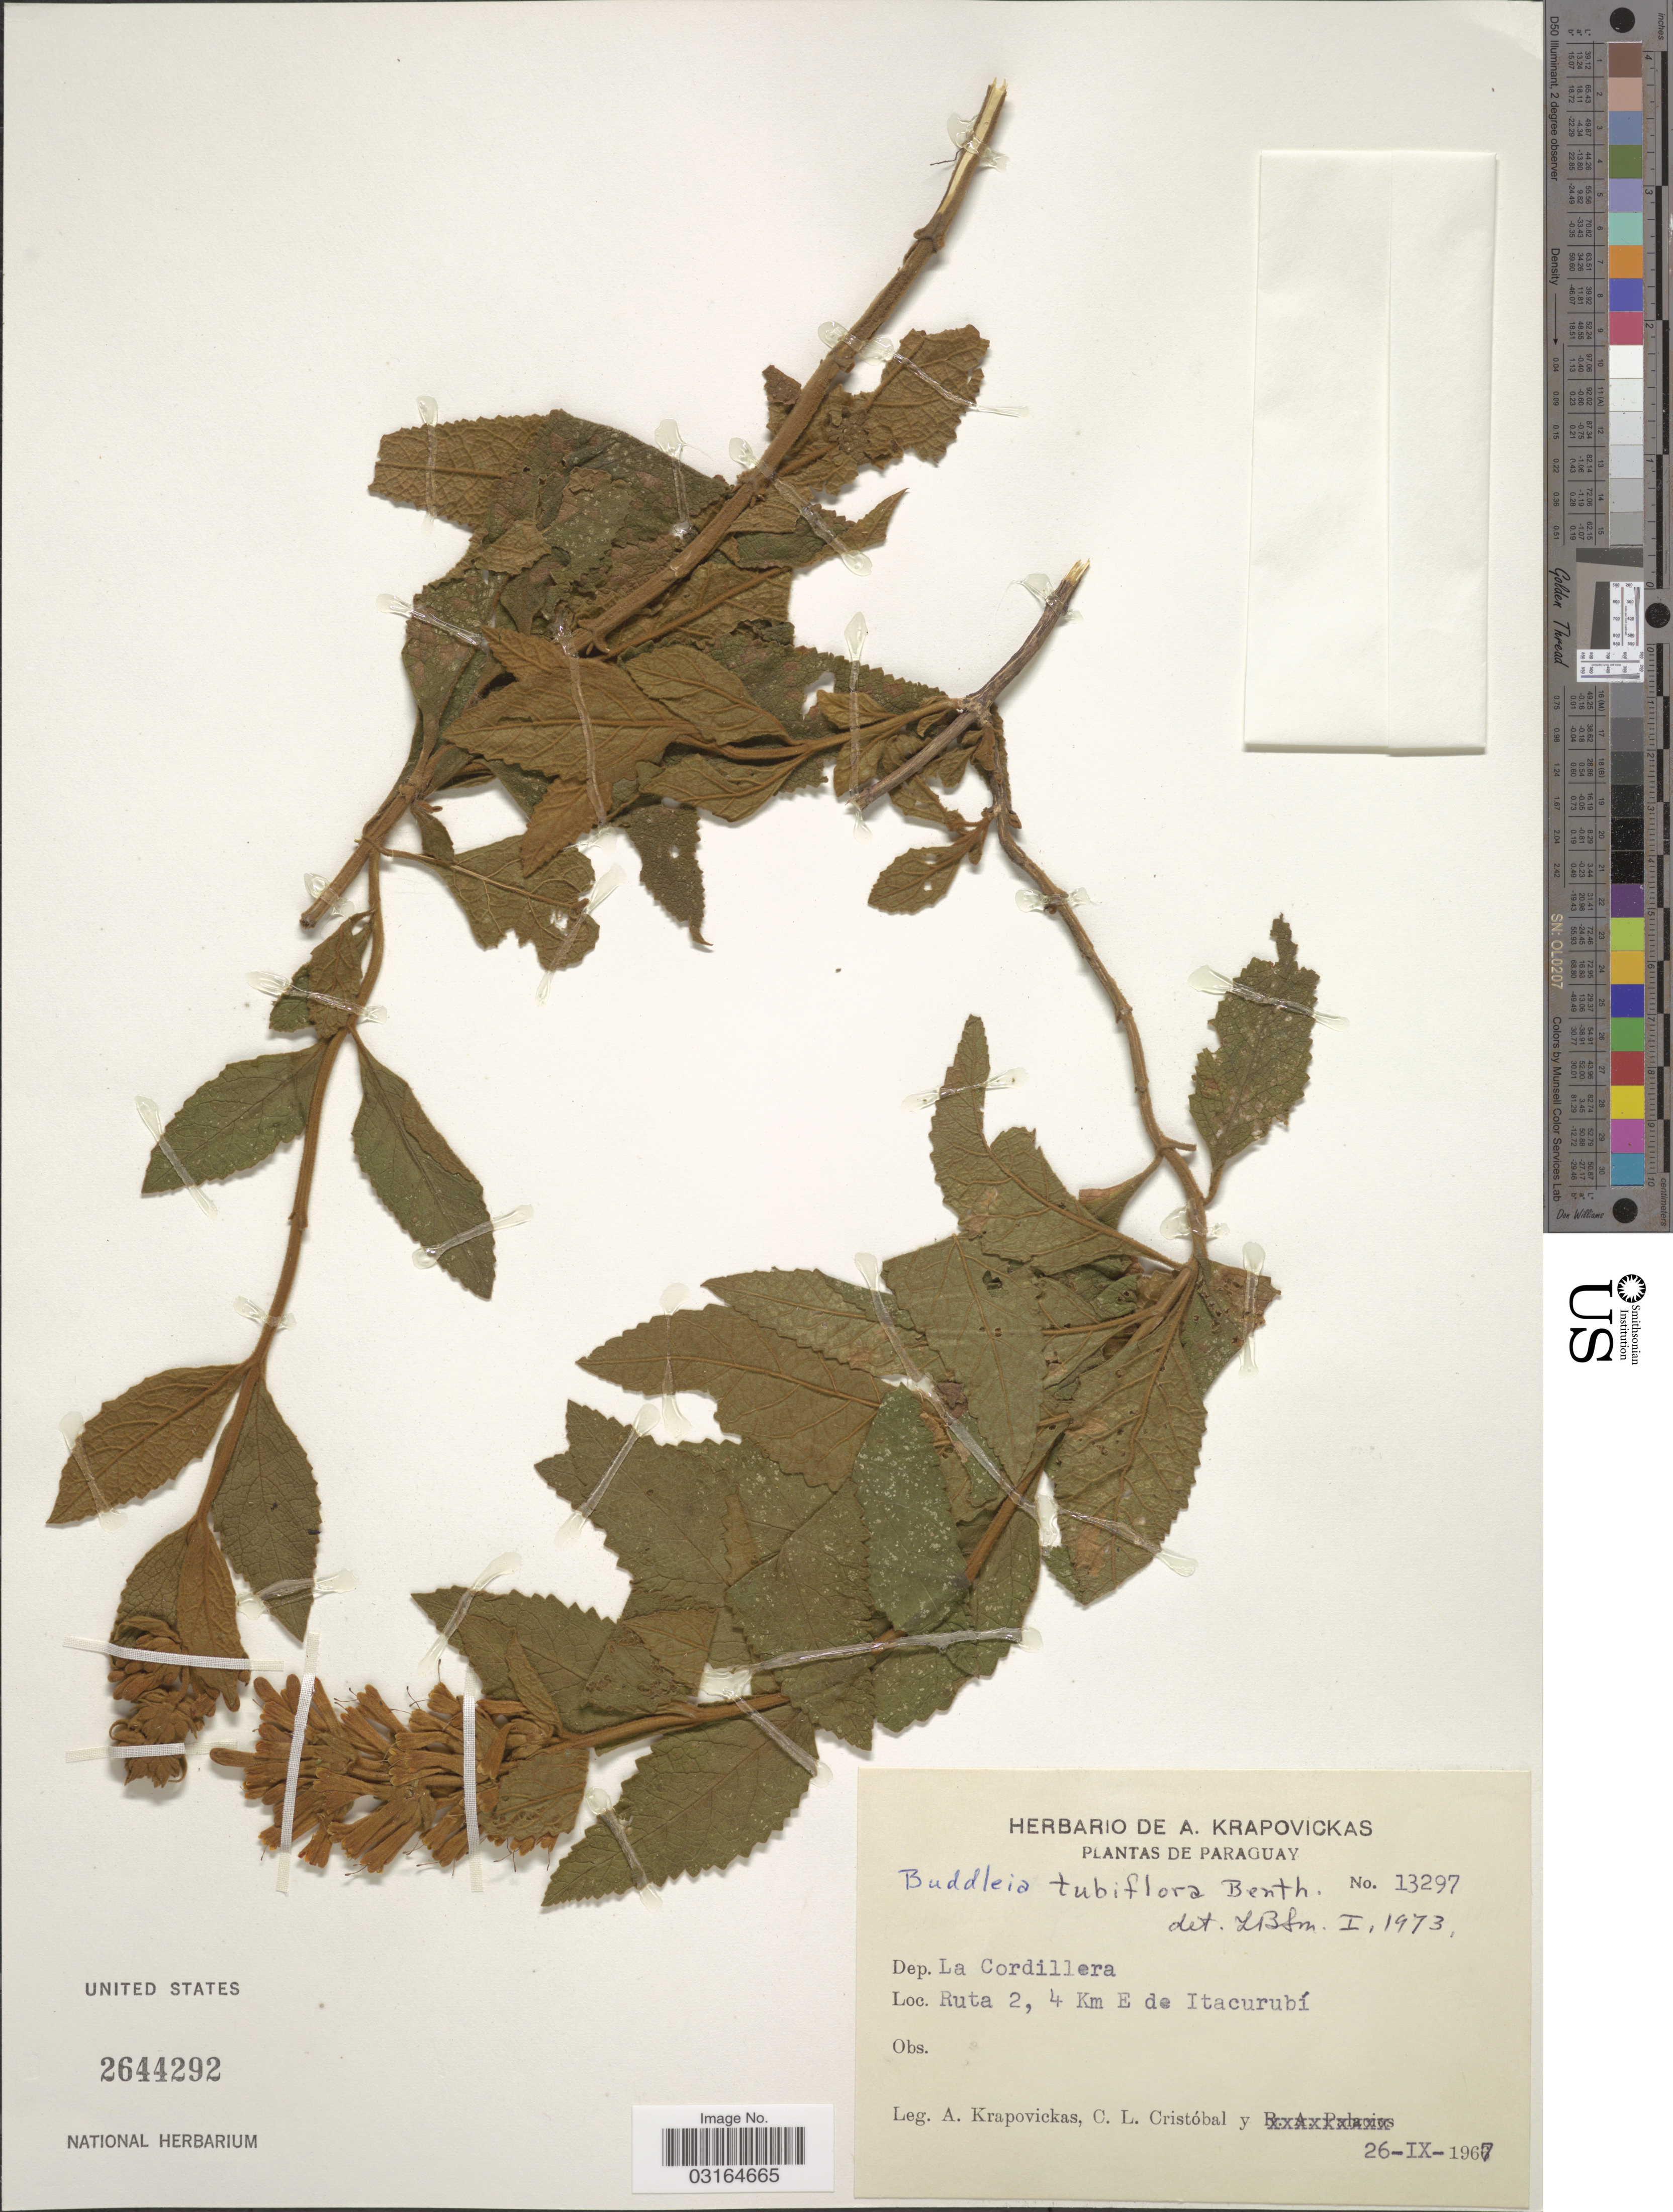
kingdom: Plantae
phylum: Tracheophyta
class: Magnoliopsida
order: Lamiales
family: Scrophulariaceae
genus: Buddleja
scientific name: Buddleja tubiflora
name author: Benth.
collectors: A. Krapovickas & C. L. Cristóbal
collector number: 13297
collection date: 1967-09-26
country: Paraguay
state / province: Cordillera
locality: Dep. La Cordillera. Ruta 2, 4 Km E de Itacurubí.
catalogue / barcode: US 2644292